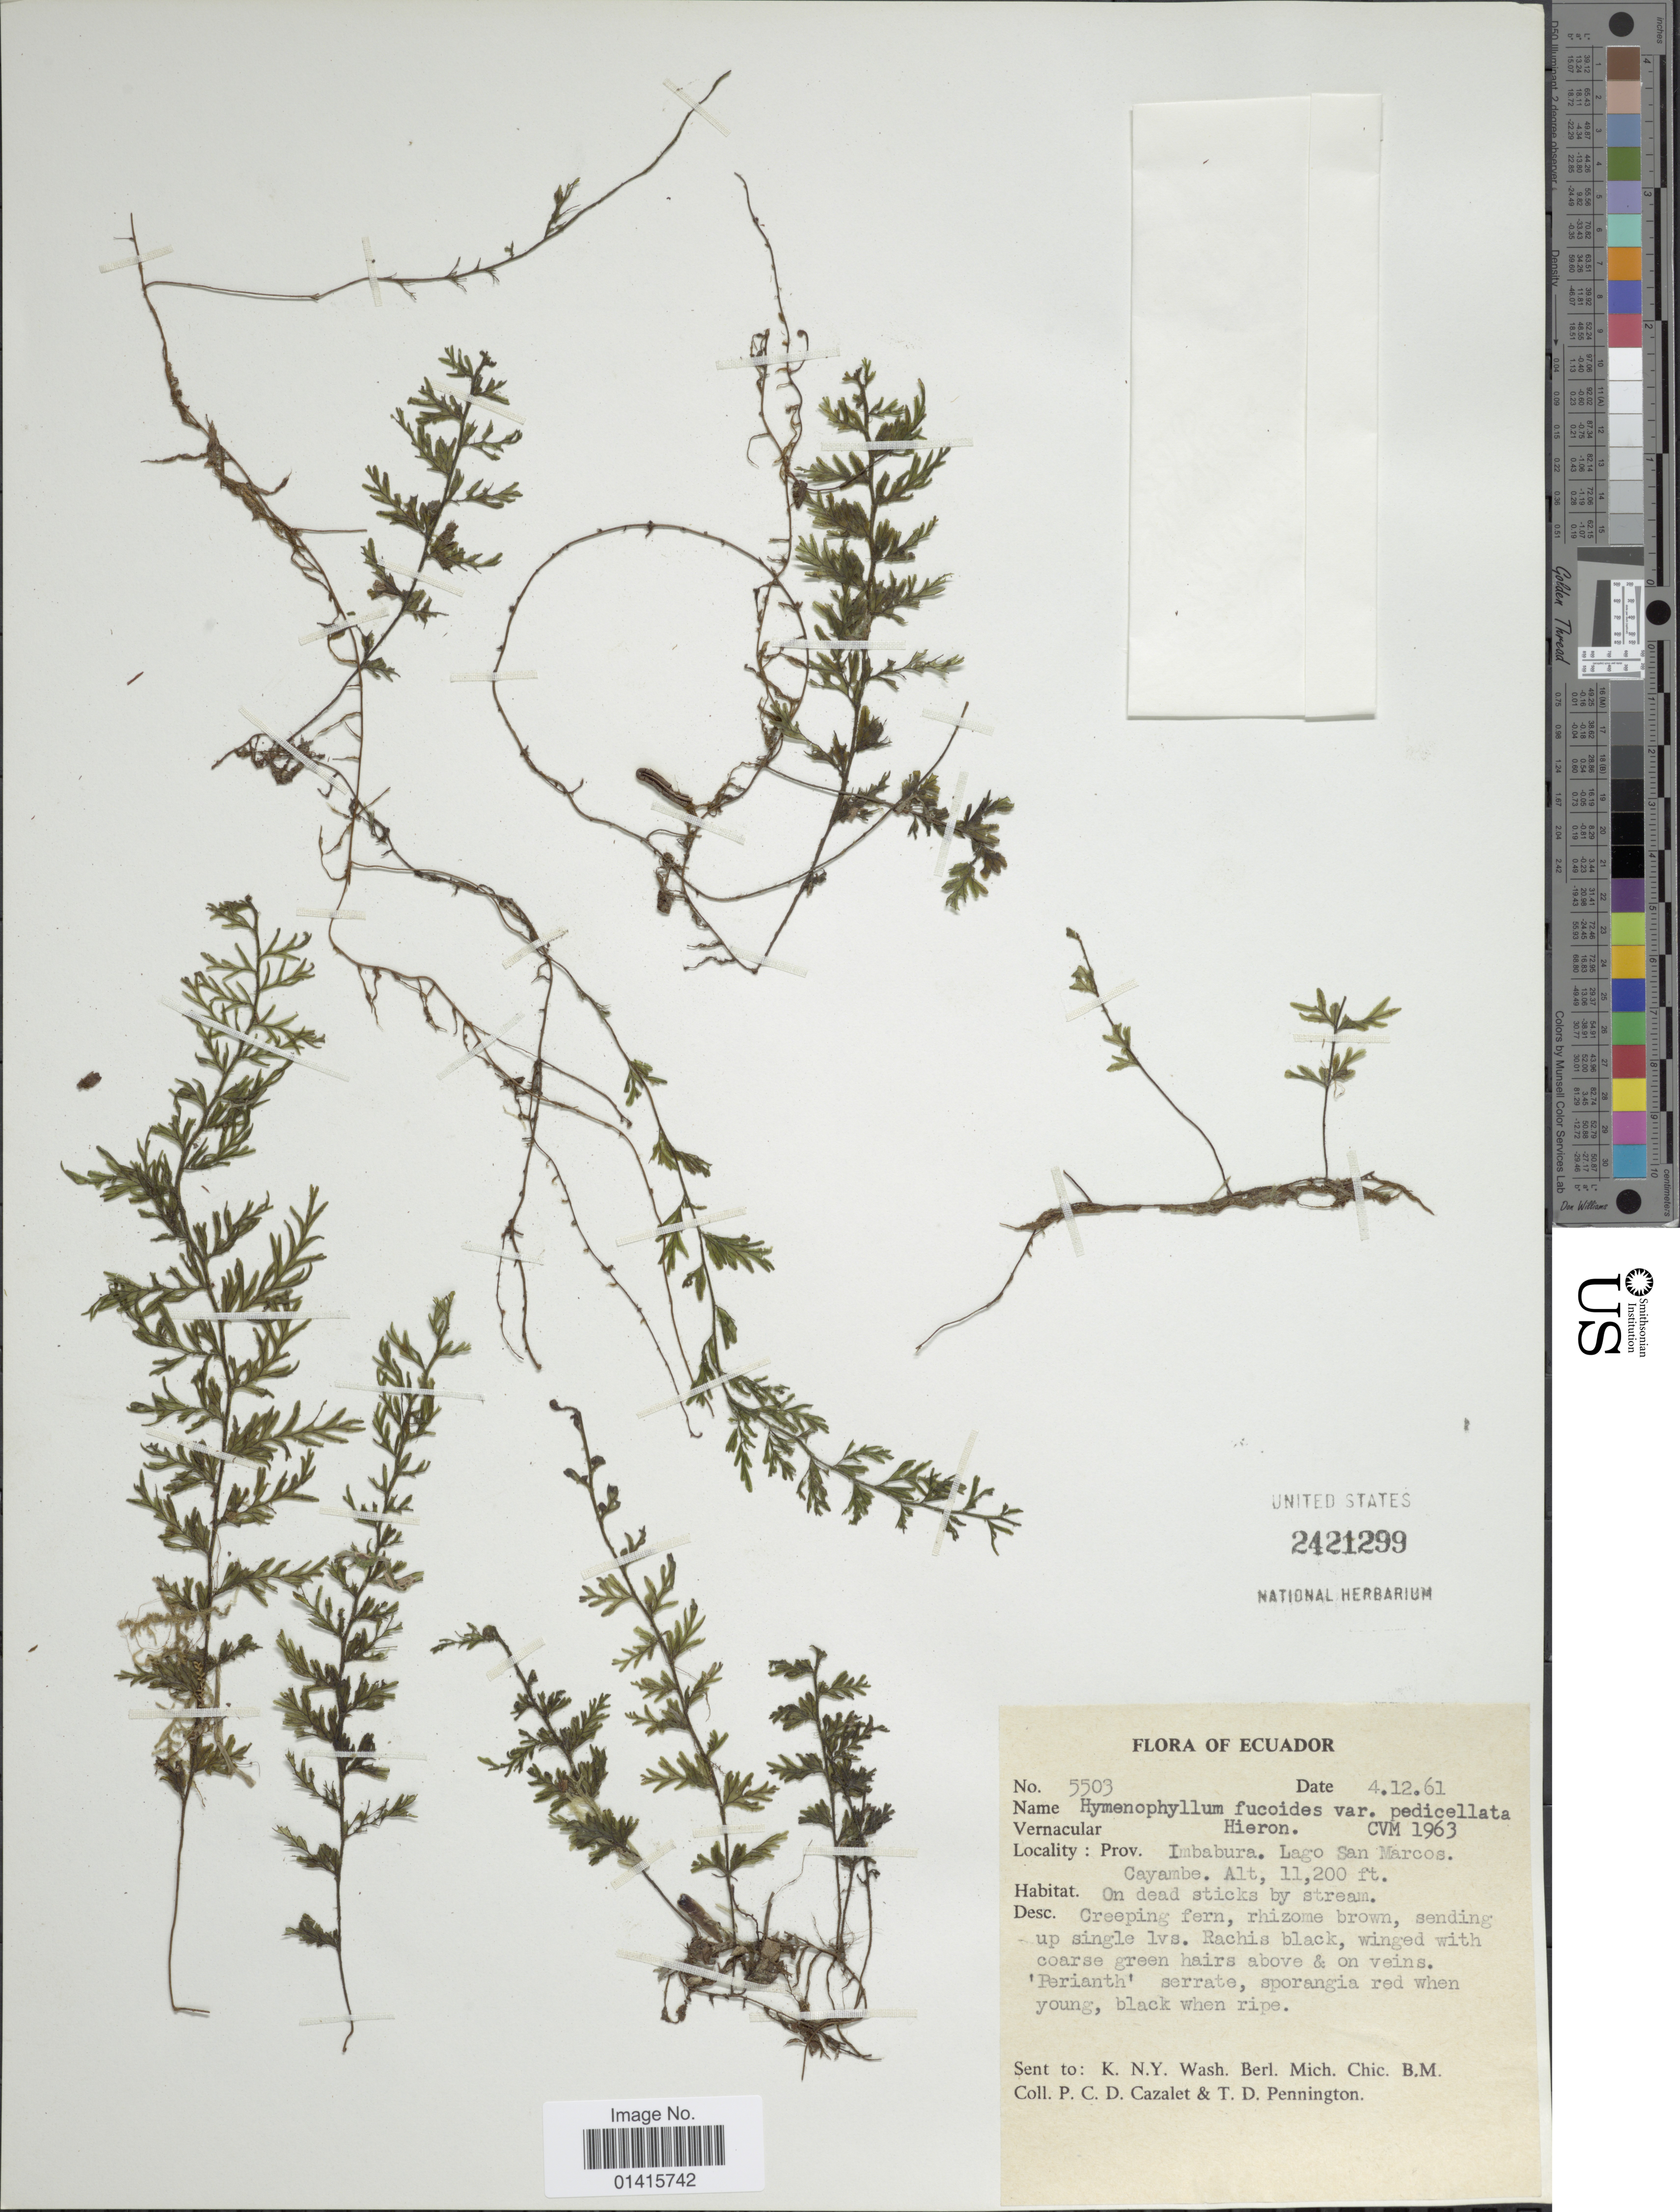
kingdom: Plantae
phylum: Tracheophyta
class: Polypodiopsida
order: Hymenophyllales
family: Hymenophyllaceae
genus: Hymenophyllum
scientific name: Hymenophyllum cristatum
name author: Hook. & Grev.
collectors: P. C. D. Cazalet & T. D. Pennington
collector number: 5503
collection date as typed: Transcribed d/m/y: 4/12/61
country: Ecuador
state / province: Imbabura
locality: Prov. Umbabura, Lago San Marcos, Cayambe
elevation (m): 3414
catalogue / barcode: US 2421299